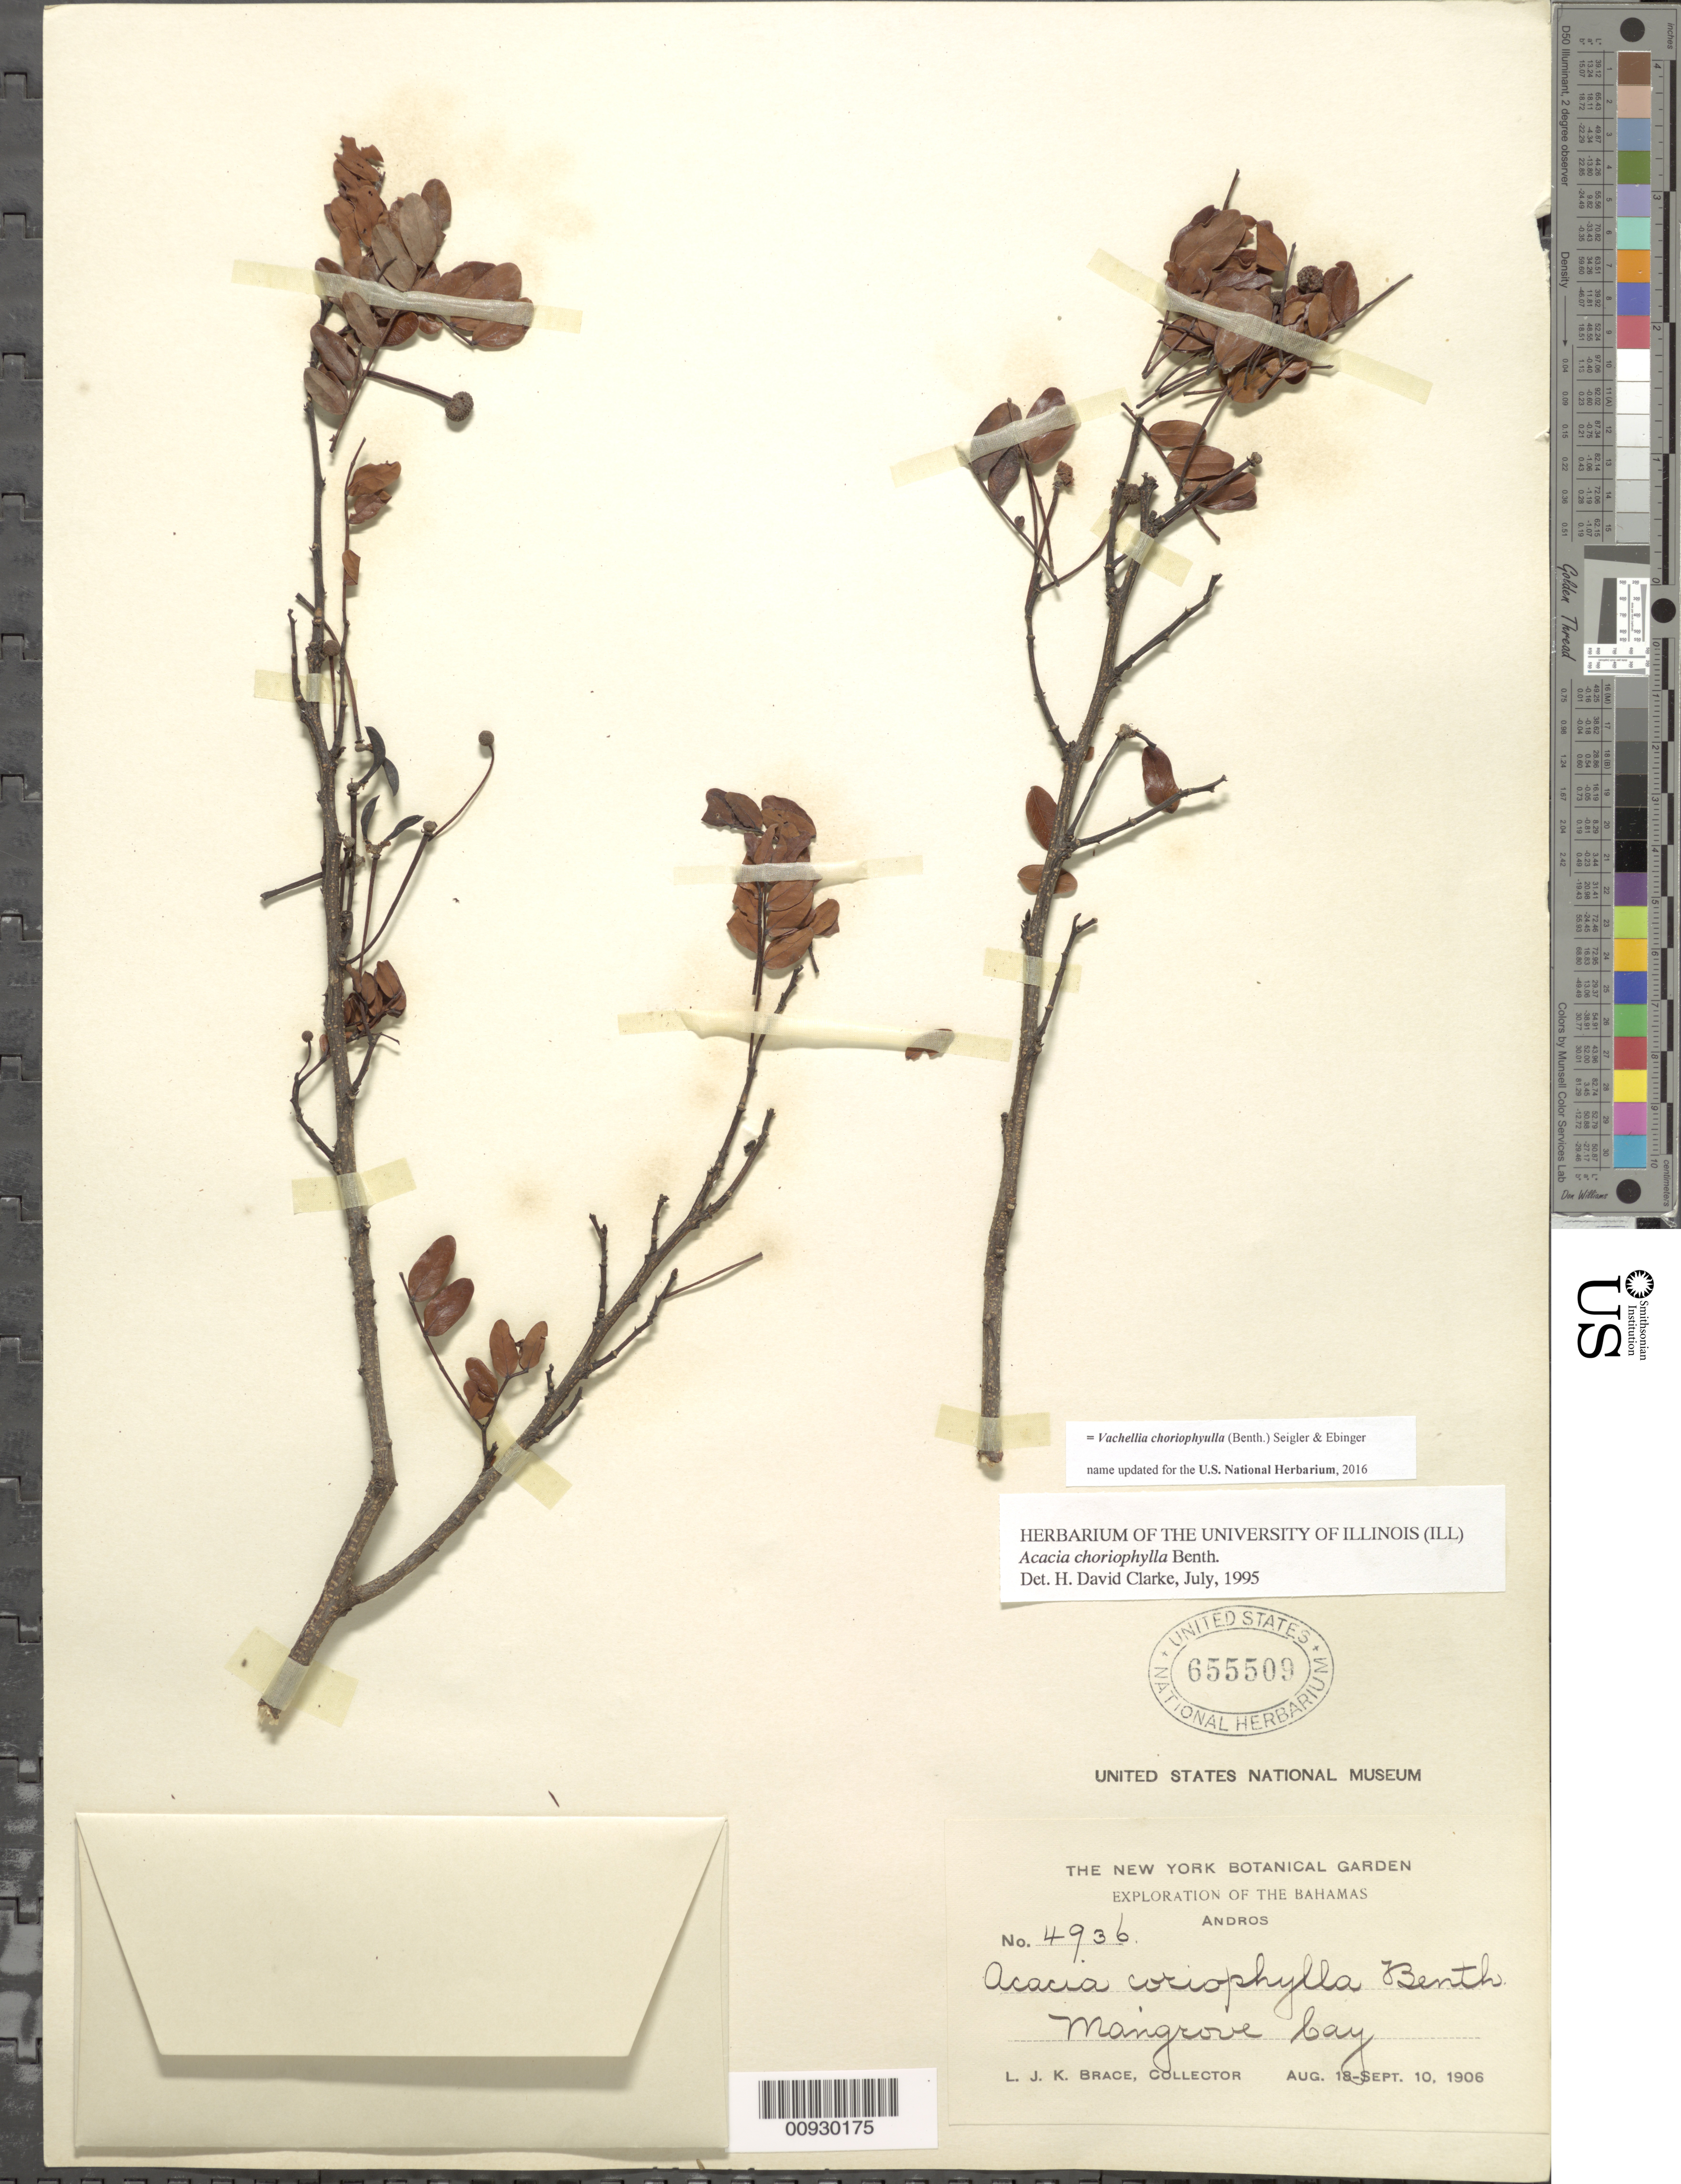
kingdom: Plantae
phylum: Tracheophyta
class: Magnoliopsida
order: Fabales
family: Fabaceae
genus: Vachellia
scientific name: Vachellia choriophylla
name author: (Benth.) Seigler & Ebinger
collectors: L. J. K. Brace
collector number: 4936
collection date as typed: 18 Aug 1906 to 10 Sep 1906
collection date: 1906-08-18/1906-09-10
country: Bahamas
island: Andros I.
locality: Mangrove Bay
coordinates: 0 N, 0 E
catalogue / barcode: US 655509